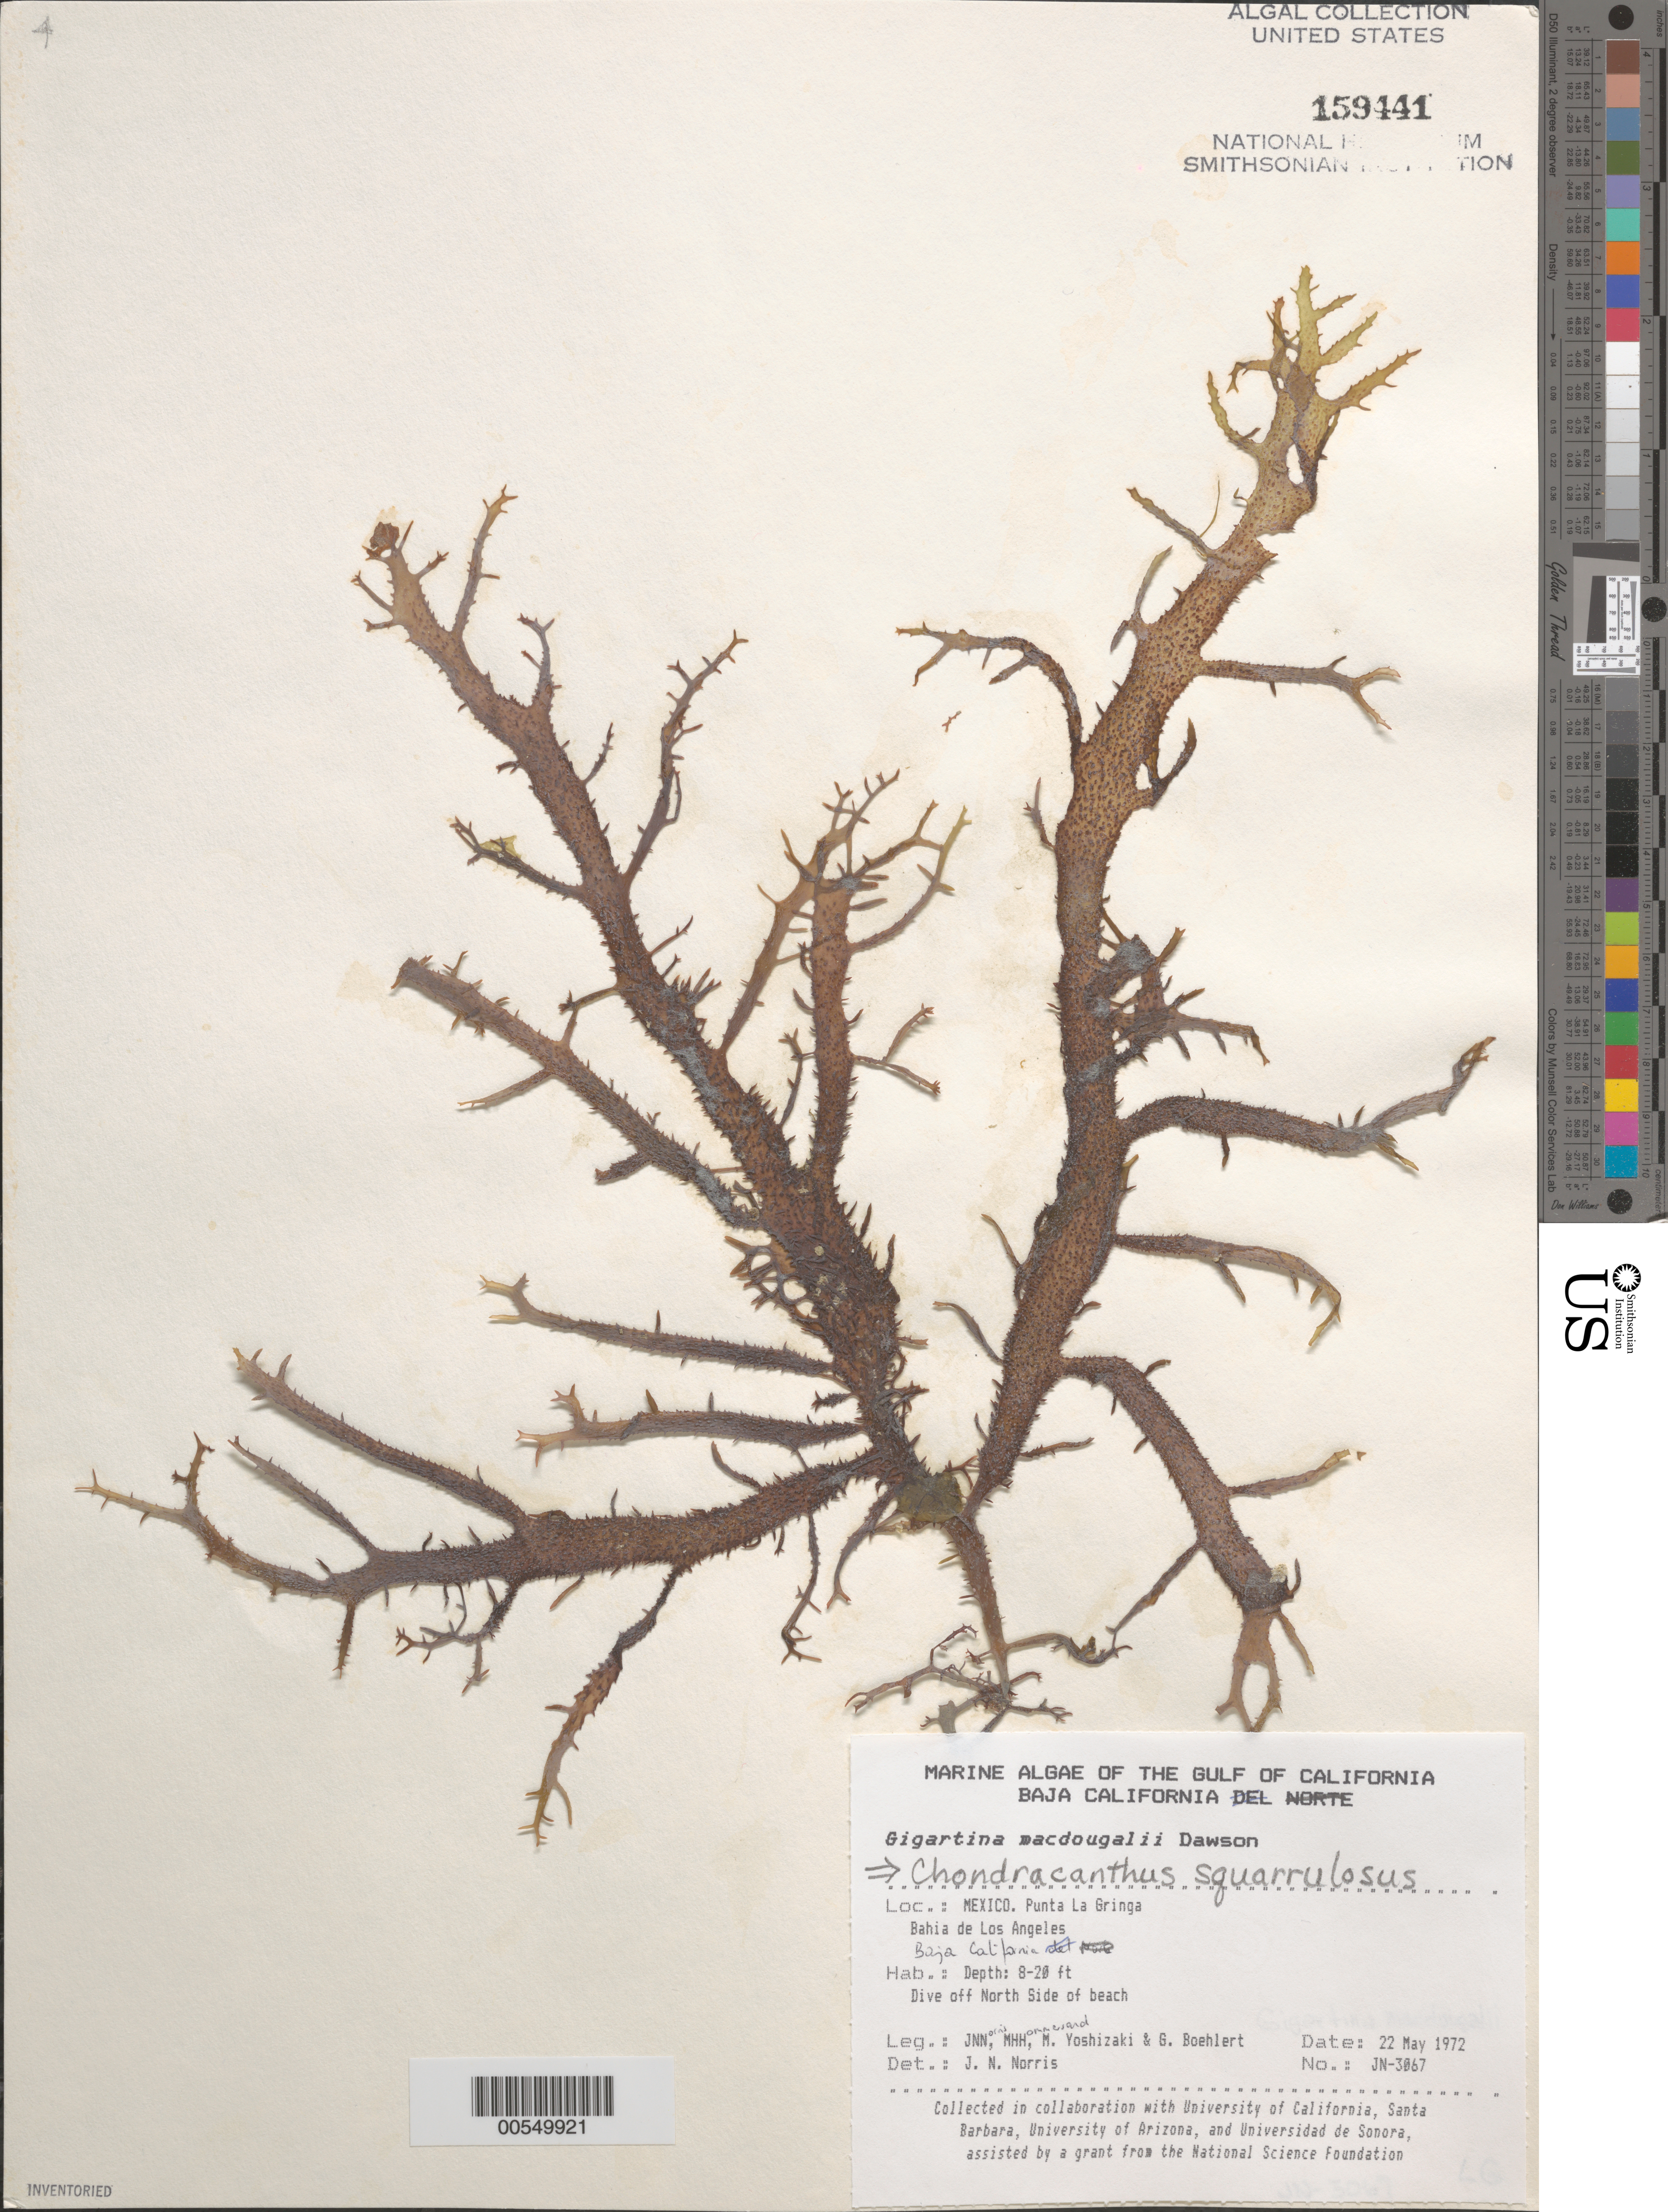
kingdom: Plantae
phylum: Rhodophyta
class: Florideophyceae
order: Gigartinales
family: Gigartinaceae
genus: Chondracanthus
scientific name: Chondracanthus squarrulosus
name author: (Setch. & N.L. Gardner) J.R. Hughey et al.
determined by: Norris, James N.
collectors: J. N. Norris, M. H. Hommersand, M. Yoshizaki & G. Boehlert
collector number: JN-3067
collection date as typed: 22 May 1972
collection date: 1972-05-22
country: Mexico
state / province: Baja California Norte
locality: Punta La Gringa, Bahia de los Angeles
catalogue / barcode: US 159441